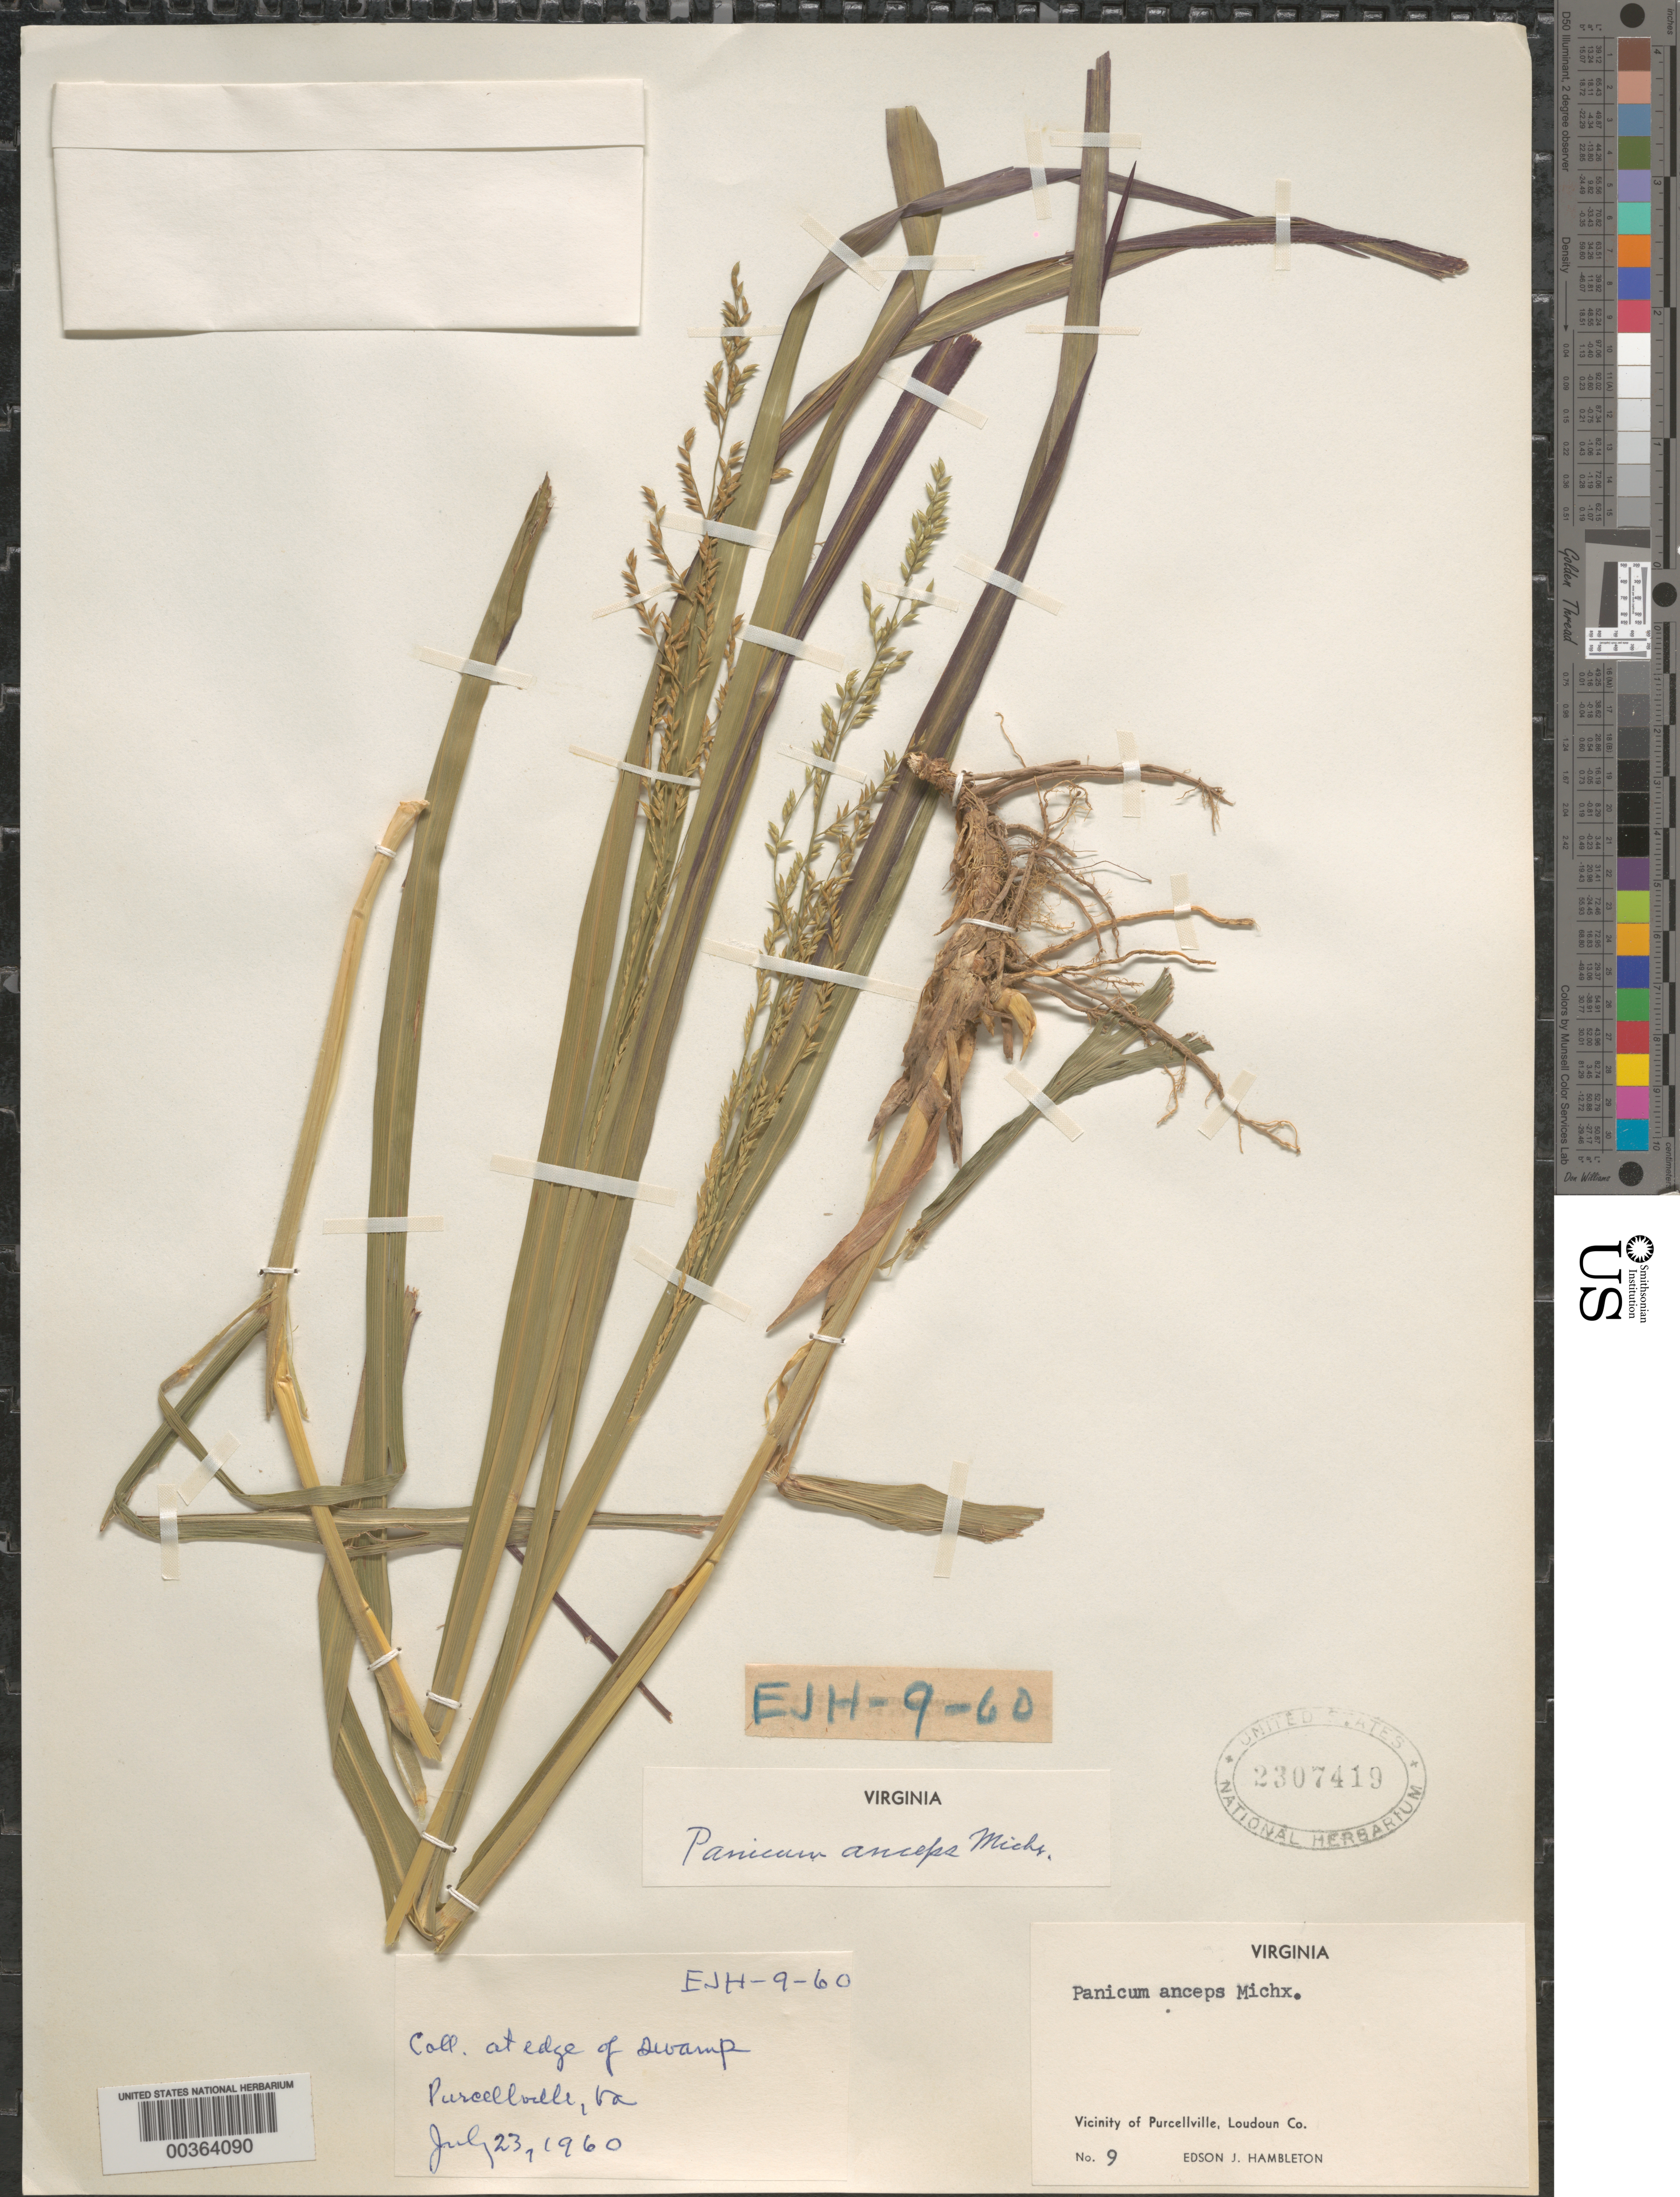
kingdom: Plantae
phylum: Tracheophyta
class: Liliopsida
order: Poales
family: Poaceae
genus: Coleataenia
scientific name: Coleataenia anceps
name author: (Michx.) Soreng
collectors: E. Hambleton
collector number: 9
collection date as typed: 23 Jul 1960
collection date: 1960-07-23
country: United States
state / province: Virginia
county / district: Loudoun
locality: Purcellville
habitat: At edge of swamp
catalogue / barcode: US 2307419